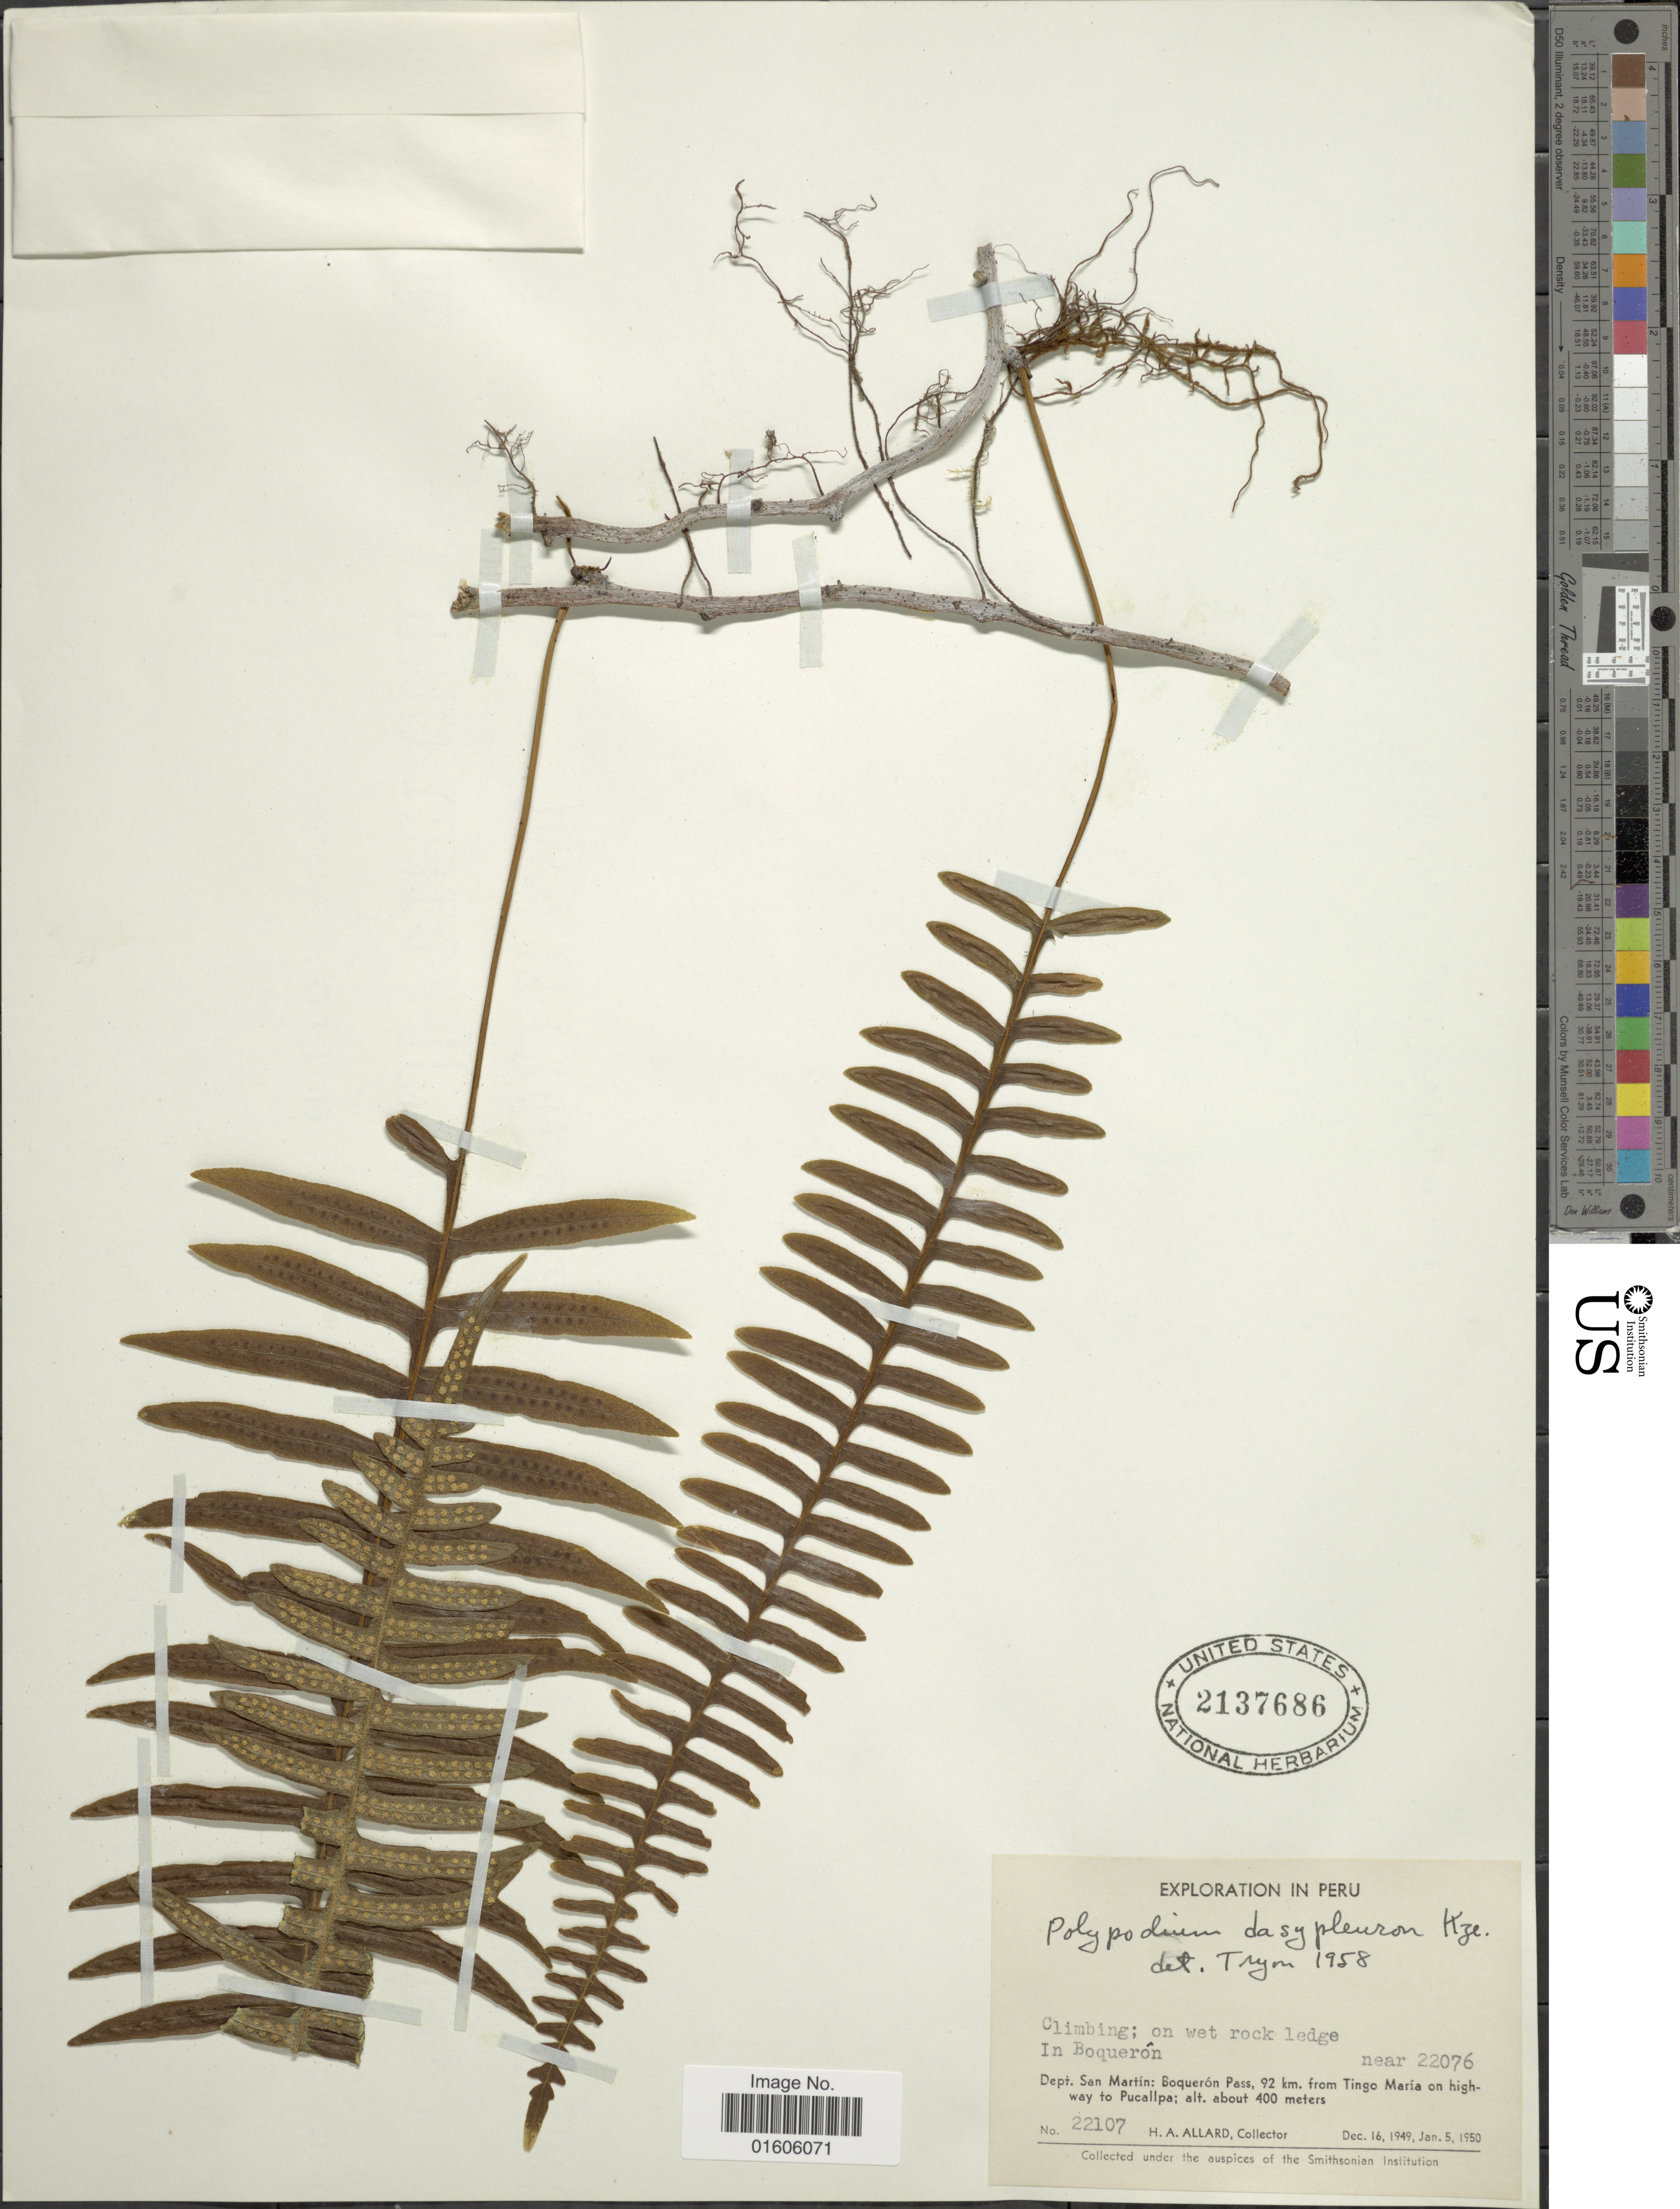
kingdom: Plantae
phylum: Tracheophyta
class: Polypodiopsida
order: Polypodiales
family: Polypodiaceae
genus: Serpocaulon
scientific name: Serpocaulon dasypleuron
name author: (Kunze) A.R. Sm.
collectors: H. A. Allard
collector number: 22107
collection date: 1949-12-16/1950-01-05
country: Peru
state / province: San Martín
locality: In Boquerón near 22076. Dept. San Martín: Boquerón Pass, 92 km. from Tingo María on highway to Pucallpa.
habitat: on wet rock ledge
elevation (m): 400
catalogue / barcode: US 2137686